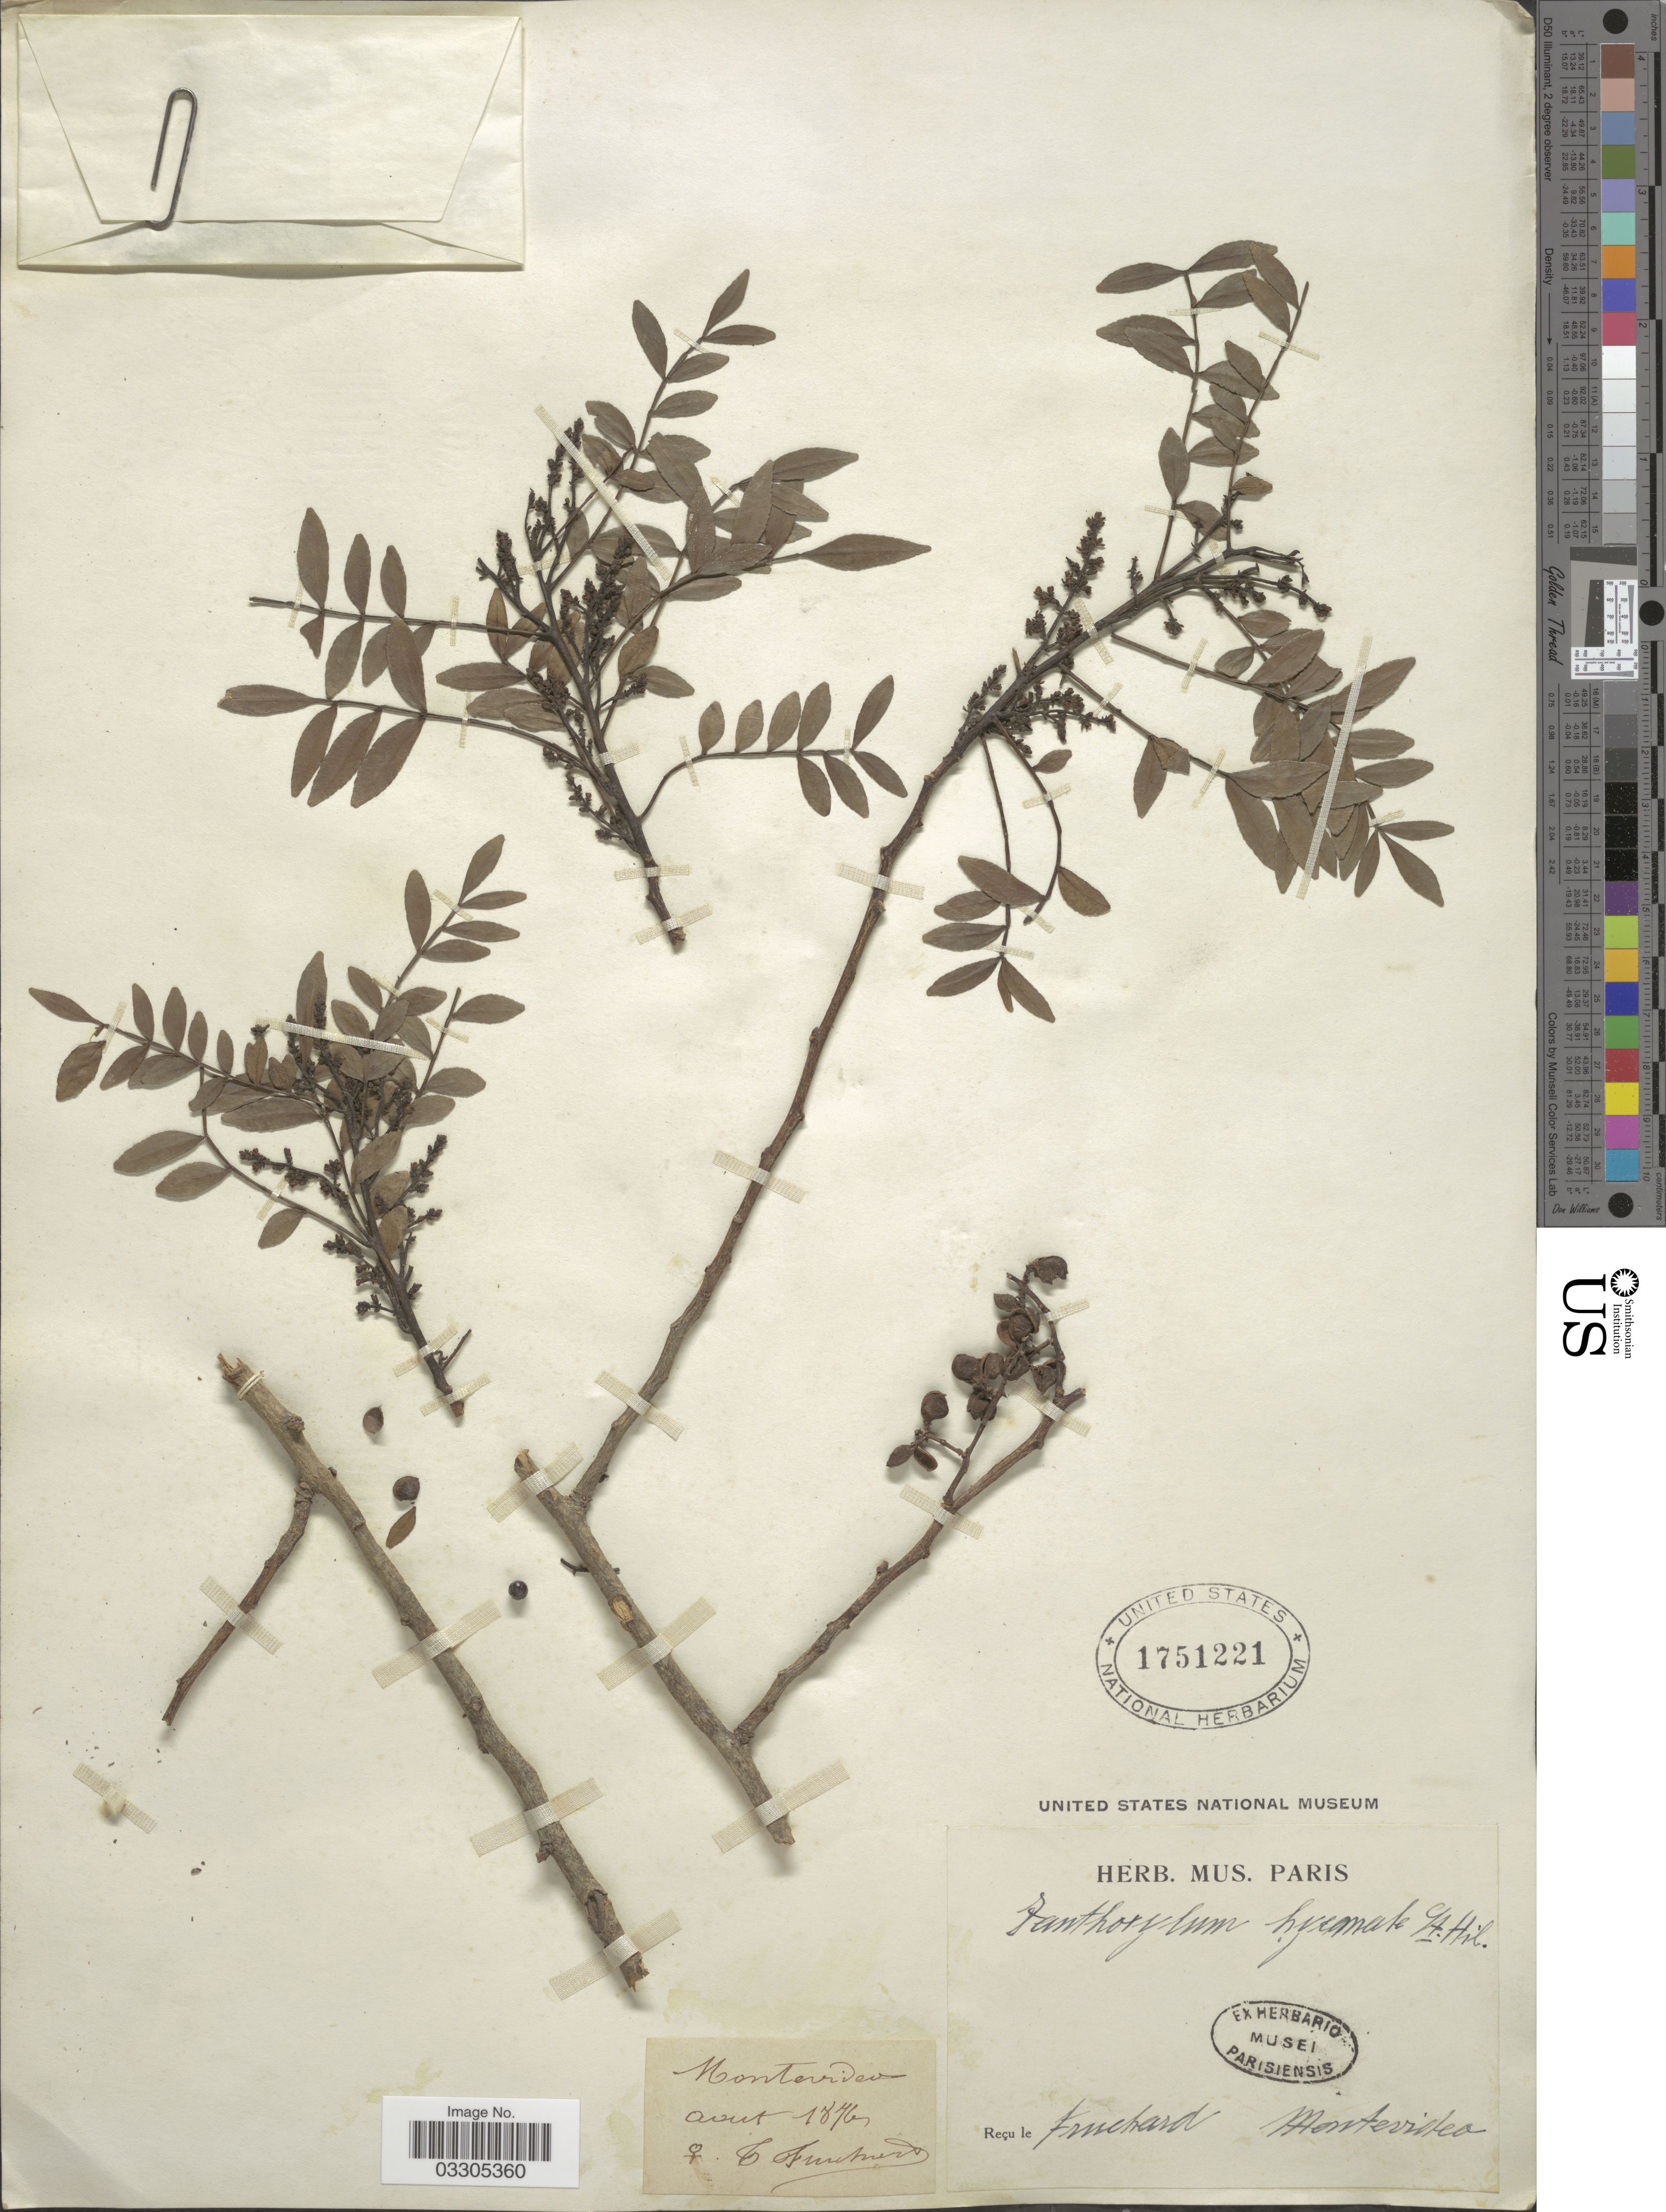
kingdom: Plantae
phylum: Tracheophyta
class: Magnoliopsida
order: Sapindales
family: Rutaceae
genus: Zanthoxylum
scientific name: Zanthoxylum hiemalis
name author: A. St.-Hil.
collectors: C. Fruchard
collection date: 1876-08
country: Uruguay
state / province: Montevideo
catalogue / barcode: US 1751221